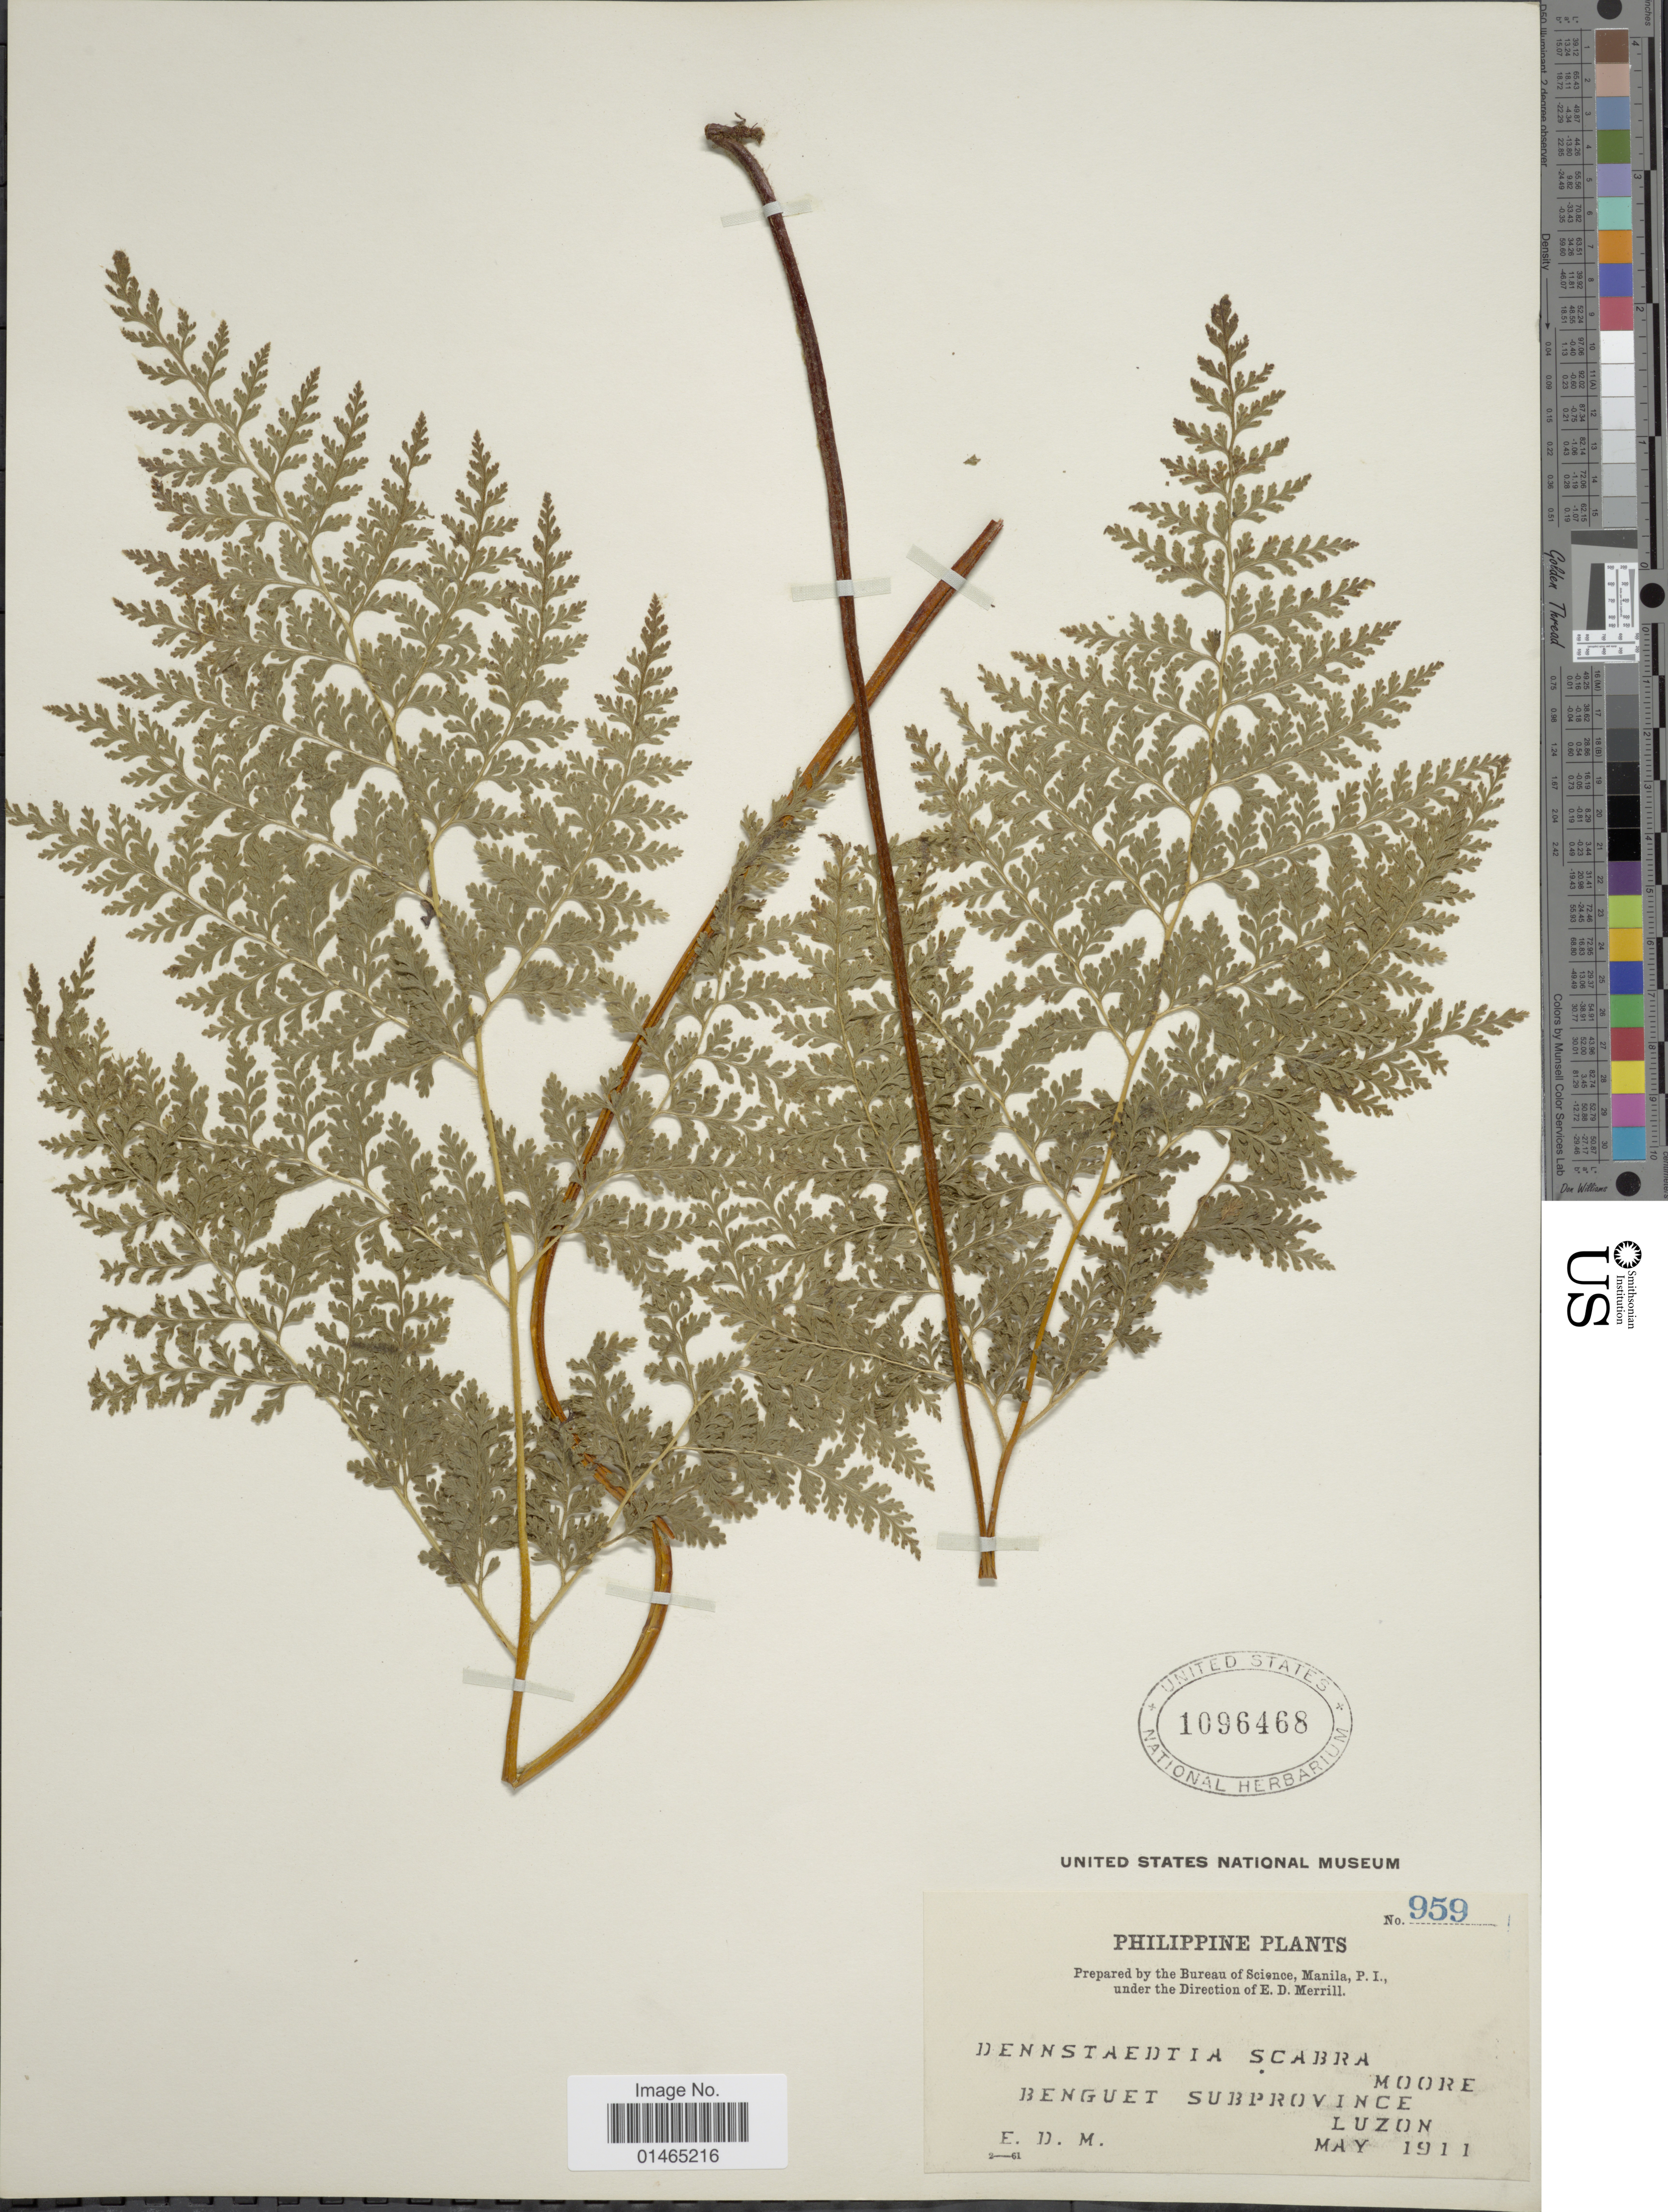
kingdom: Plantae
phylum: Tracheophyta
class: Polypodiopsida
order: Polypodiales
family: Dennstaedtiaceae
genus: Dennstaedtia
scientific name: Dennstaedtia scabra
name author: (Wall. ex Hook.) T. Moore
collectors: E. D. Merrill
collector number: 959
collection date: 1911-05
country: Philippines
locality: Benguet Subprovince, Luzon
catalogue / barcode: US 1096468